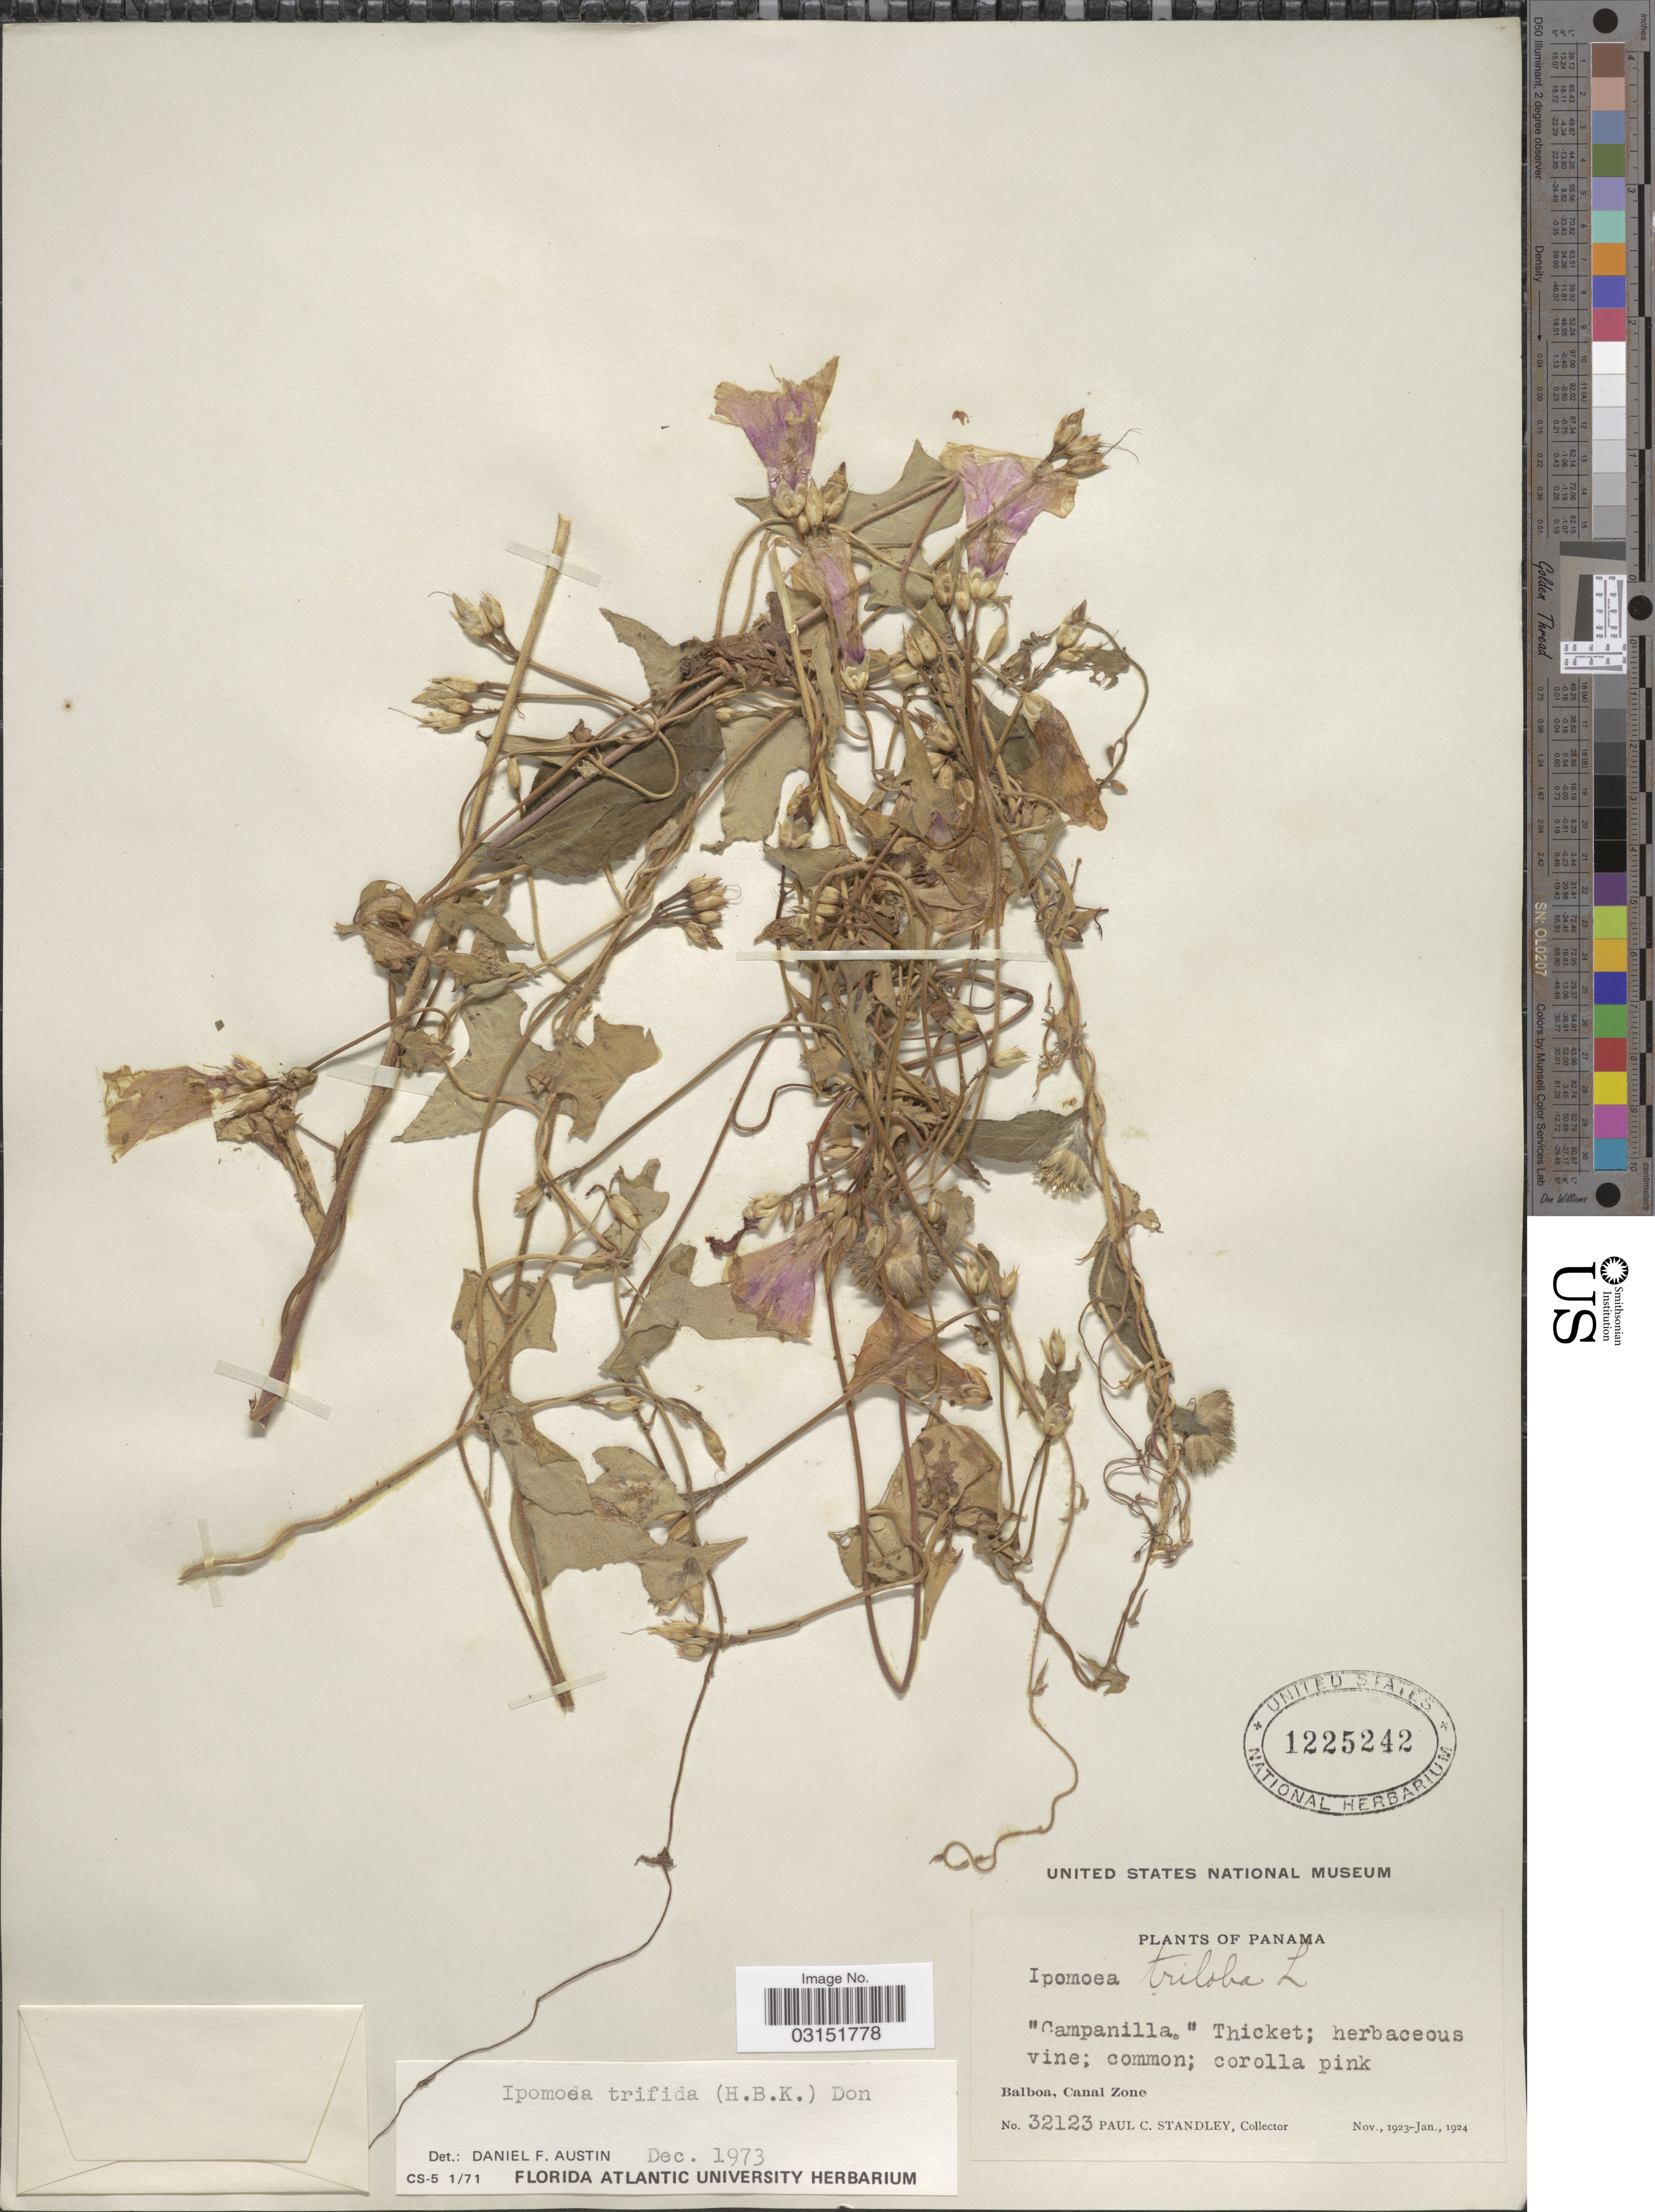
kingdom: Plantae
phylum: Tracheophyta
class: Magnoliopsida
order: Solanales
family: Convolvulaceae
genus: Ipomoea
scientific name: Ipomoea trifida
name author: (Kunth) G. Don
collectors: P. C. Standley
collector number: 32123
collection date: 1923-11/1924-01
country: Panama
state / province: Colón / Panamá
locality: Balboa, Canal Zone.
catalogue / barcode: US 1225242